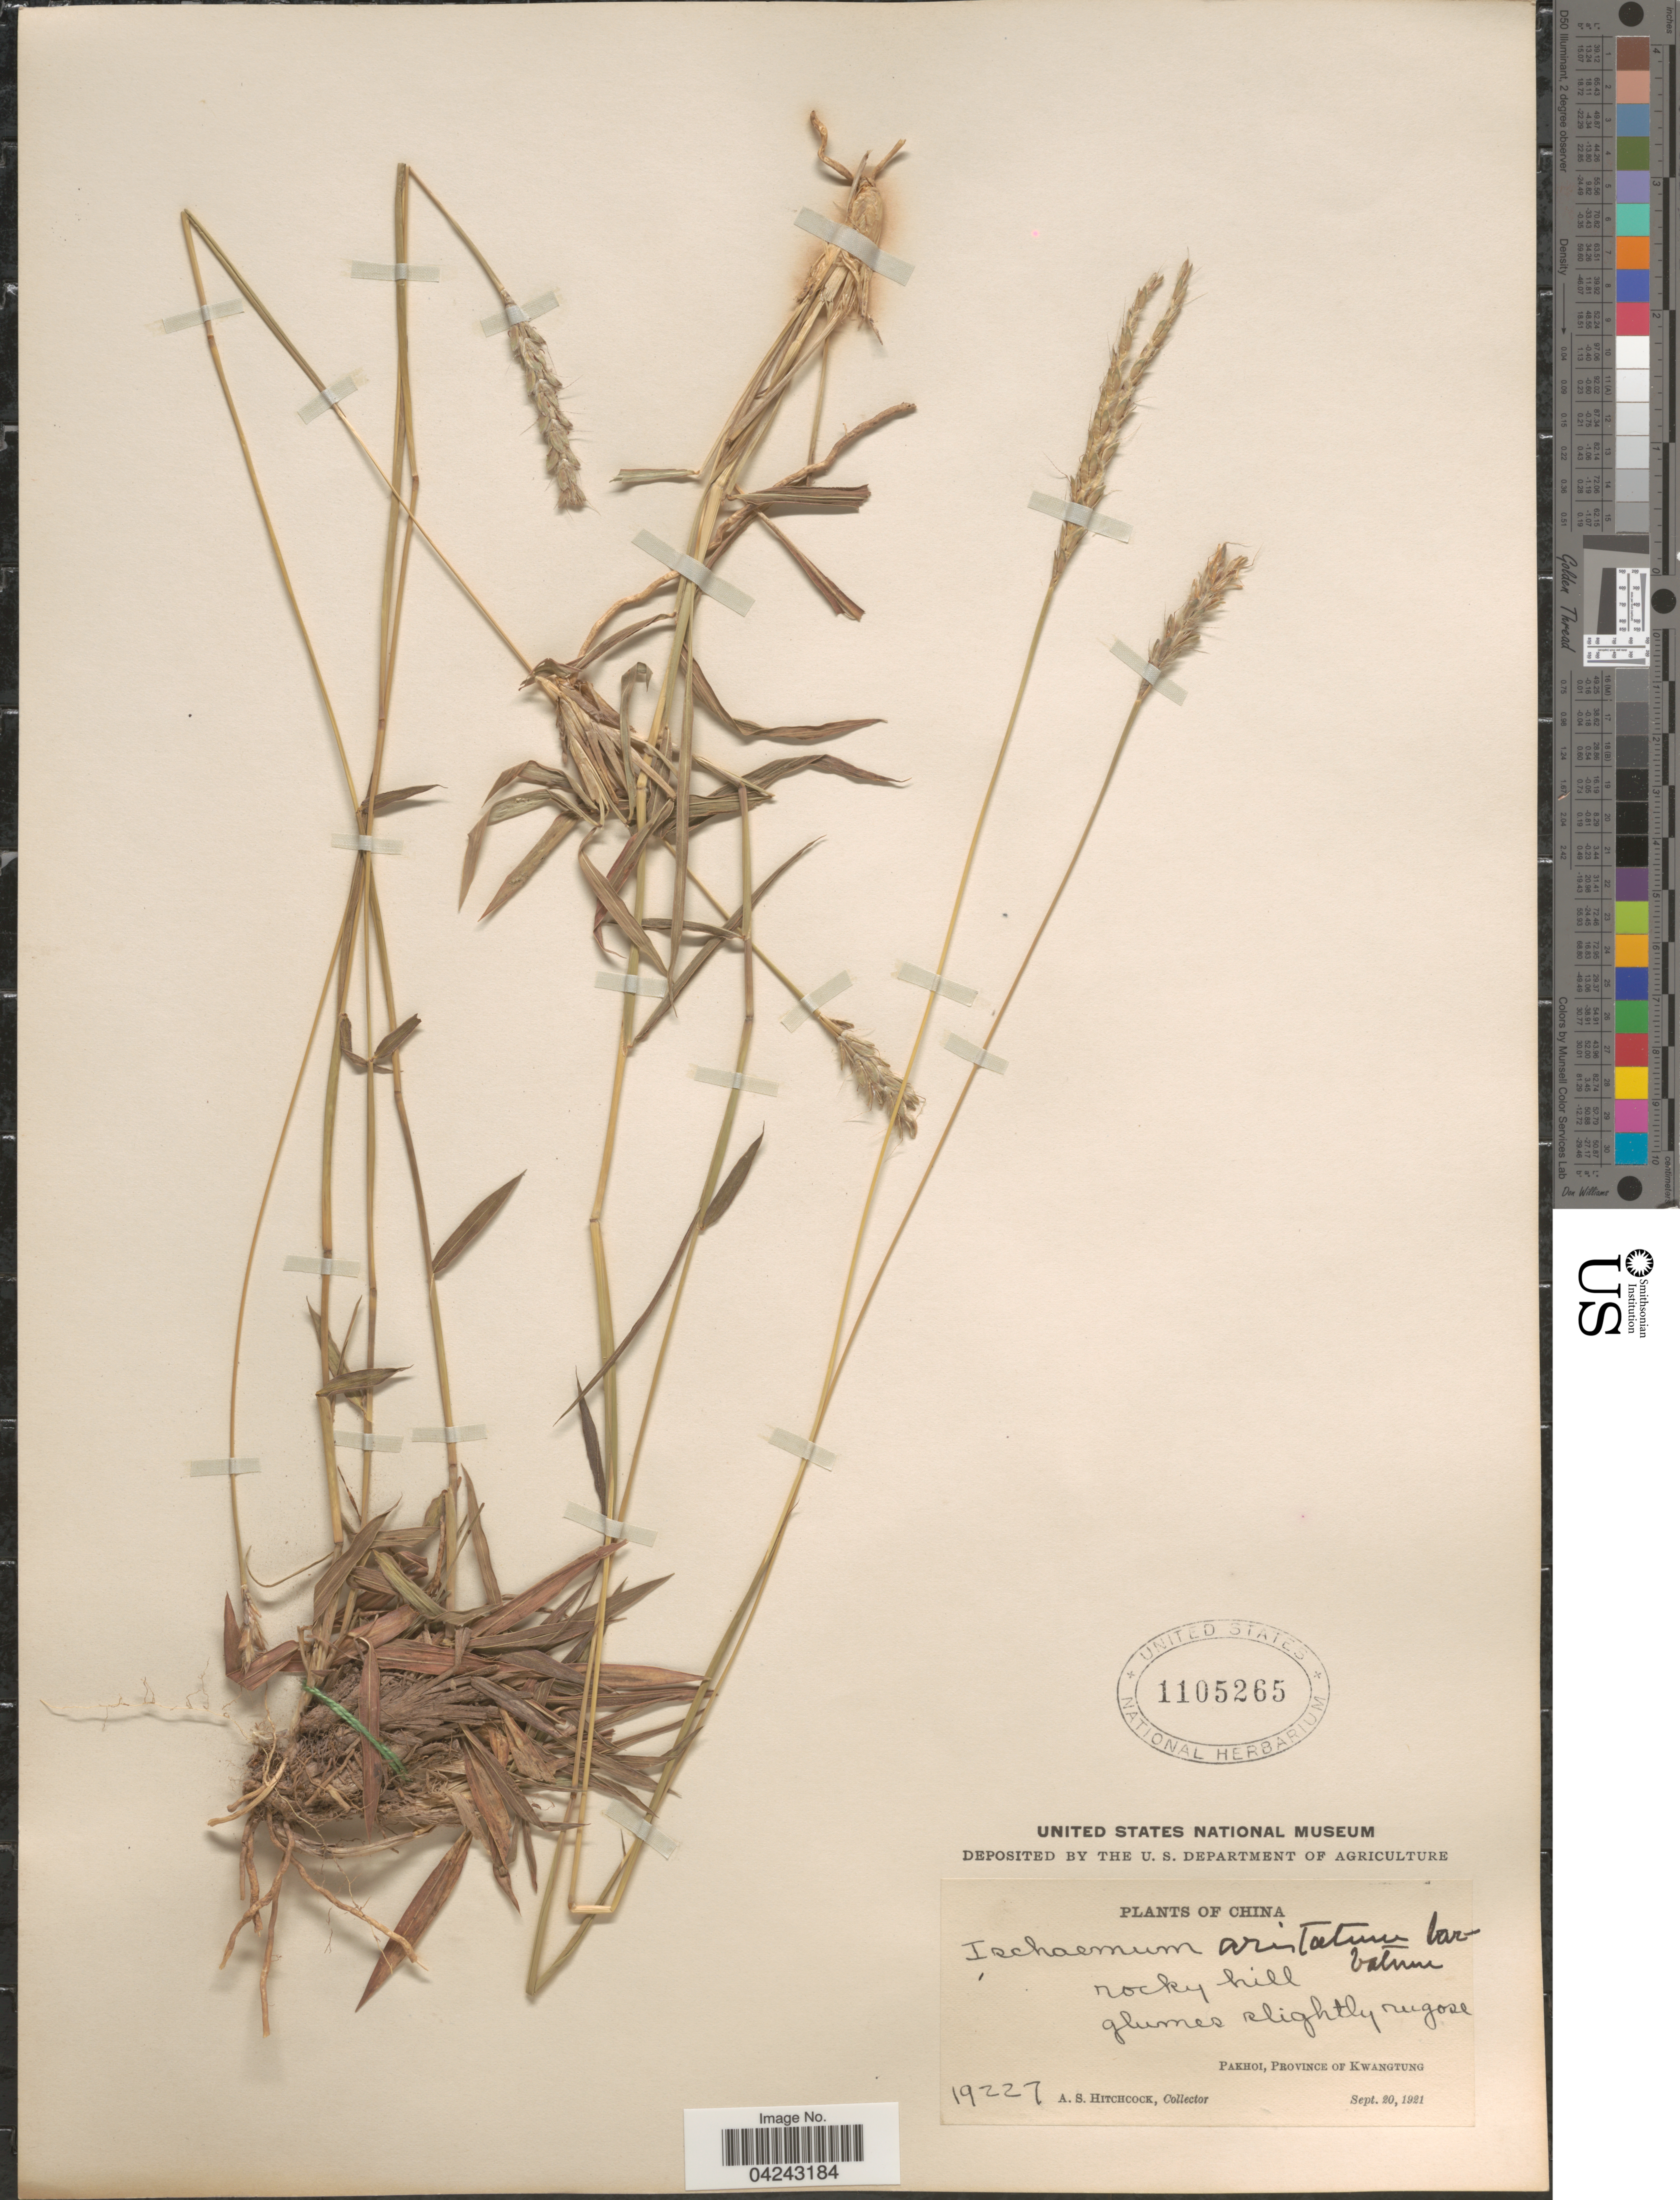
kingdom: Plantae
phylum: Tracheophyta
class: Liliopsida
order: Poales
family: Poaceae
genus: Ischaemum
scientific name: Ischaemum barbatum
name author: Blume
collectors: A. S. Hitchcock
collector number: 19227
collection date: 1921-09-20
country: China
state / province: Guangdong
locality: Pakhoi, Province of Kwangtung.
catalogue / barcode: US 1105265